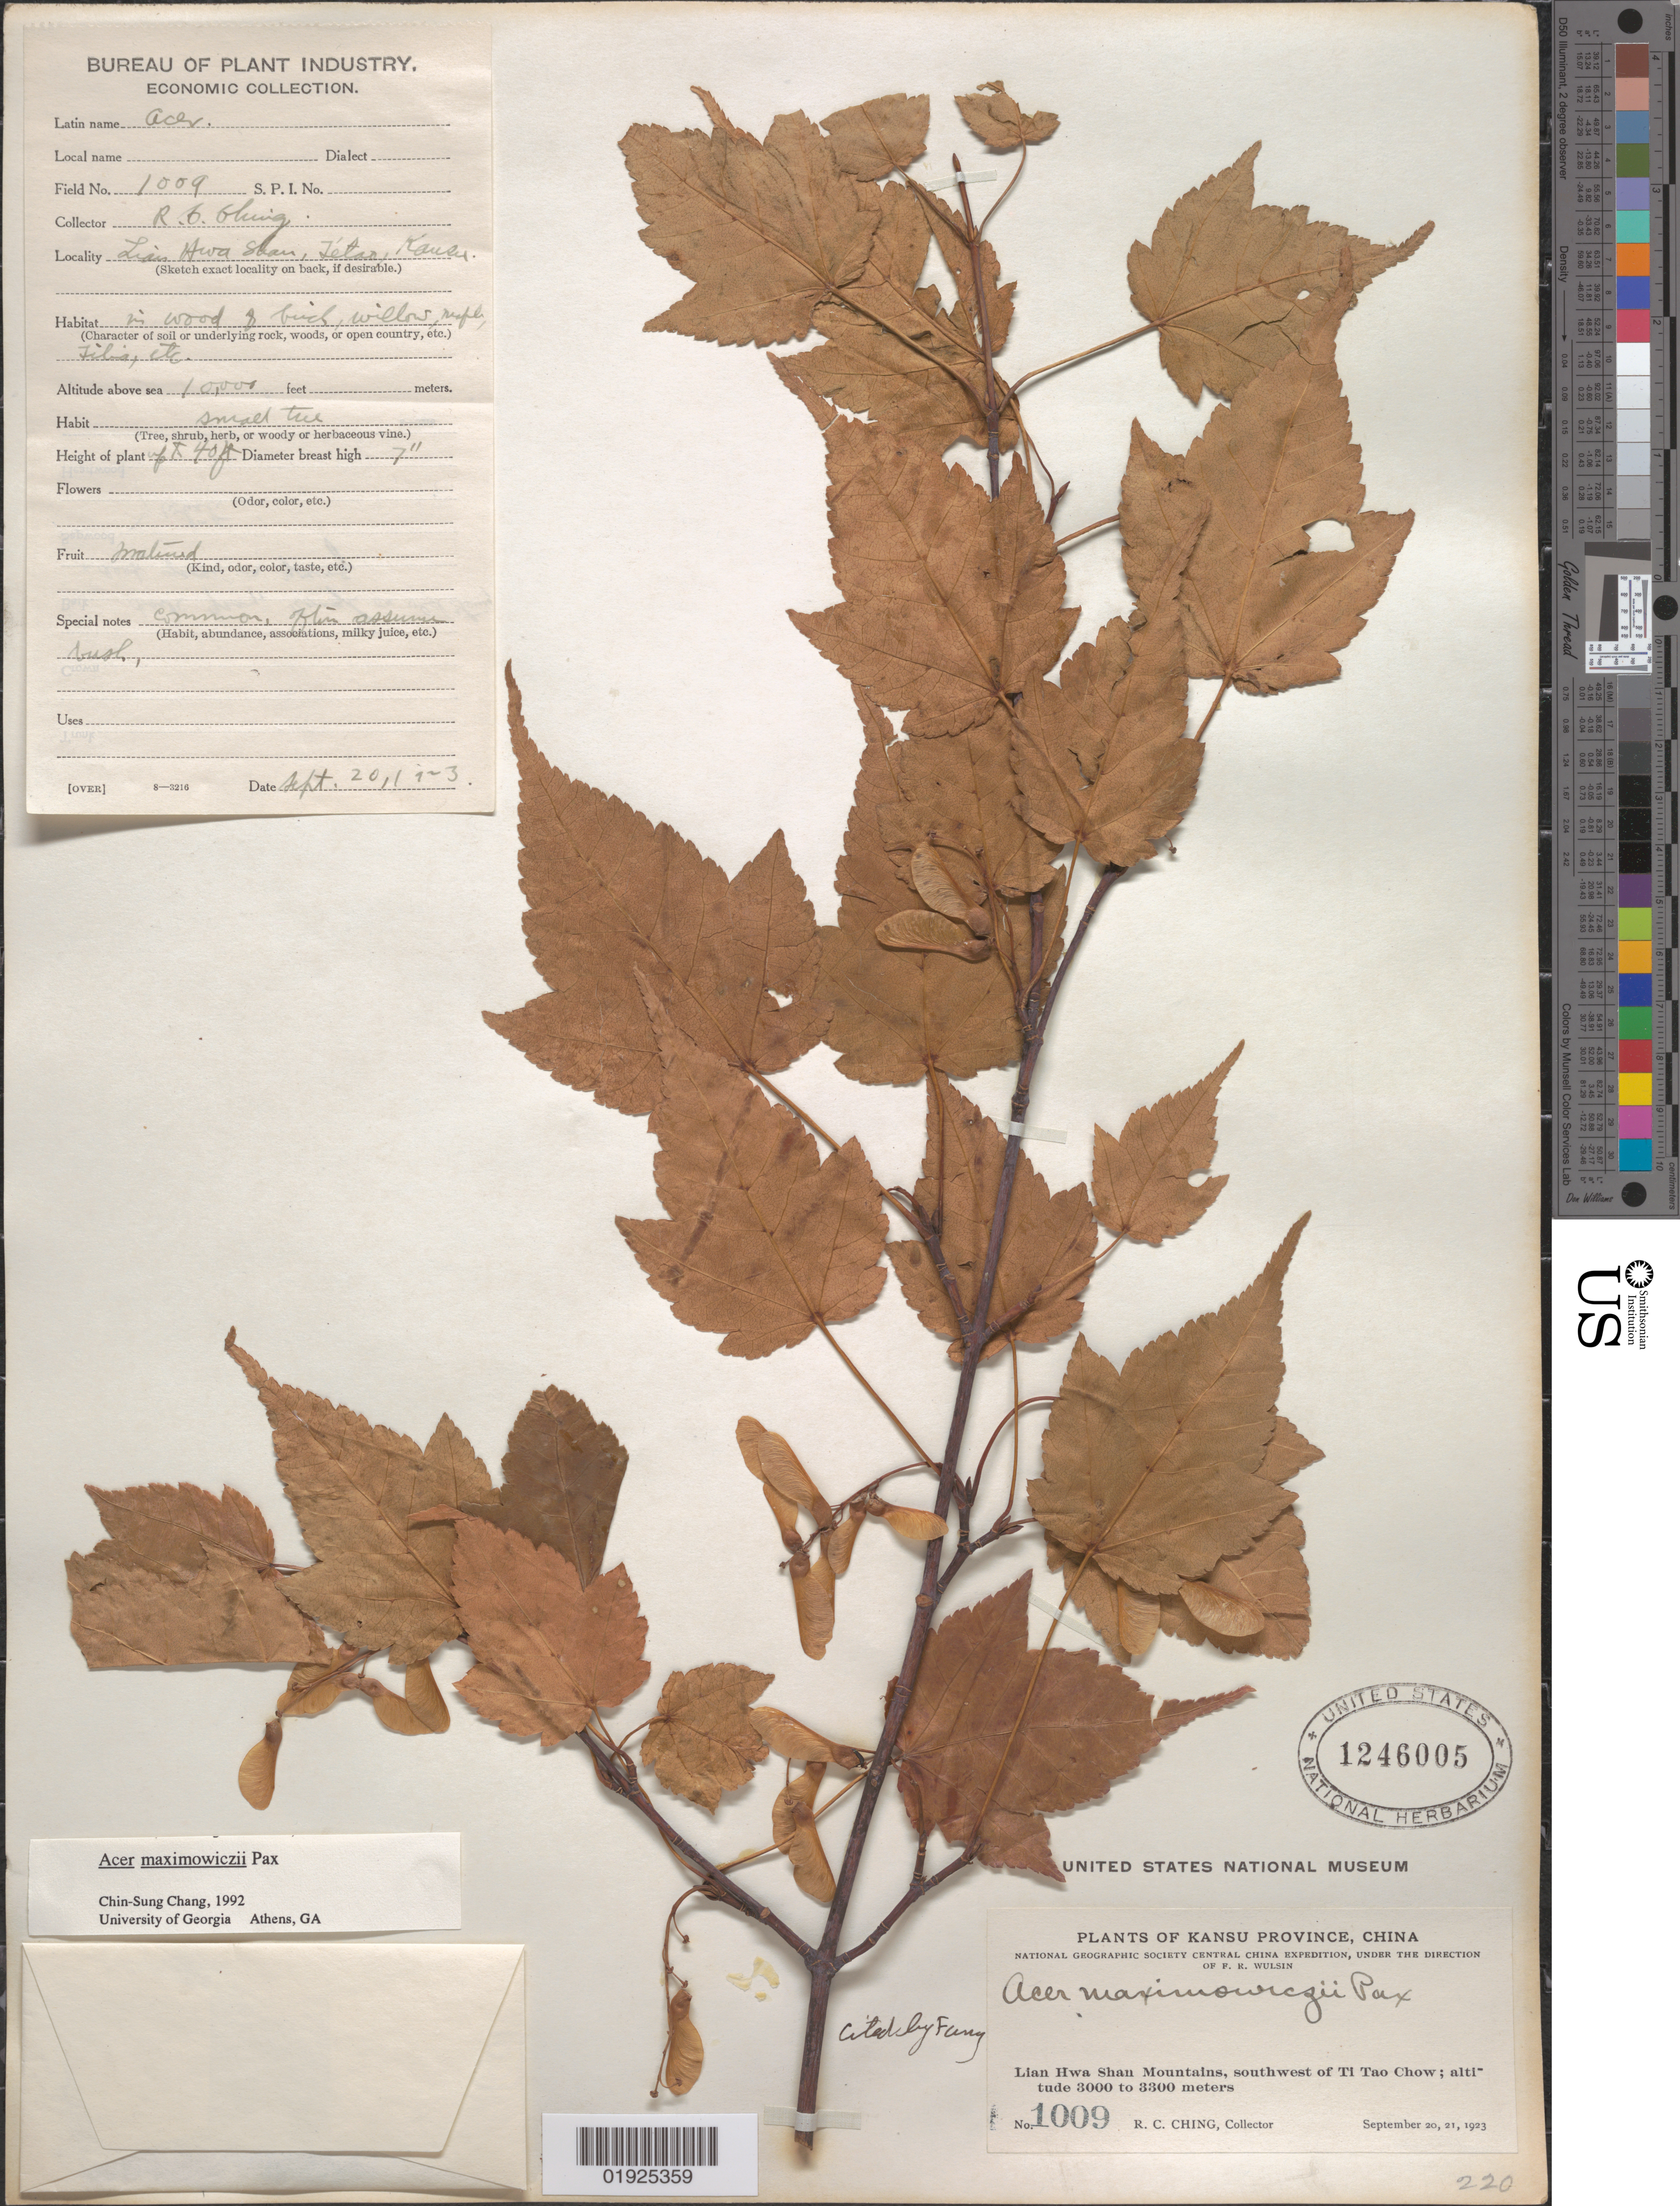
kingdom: Plantae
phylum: Tracheophyta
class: Magnoliopsida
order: Sapindales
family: Sapindaceae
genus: Acer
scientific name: Acer pectinatum subsp. maximowiczii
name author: (Pax) A.E. Murray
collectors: R. C. Ching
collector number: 1009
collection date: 1923-09-20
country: China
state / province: Gansu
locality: Kansu [Gansu] Province. Lian Hwa Shan Mountains, SW of Ti Tao Chow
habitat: In wood of birch, willow, maple, etc. Common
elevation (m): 3048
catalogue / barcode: US 1246005